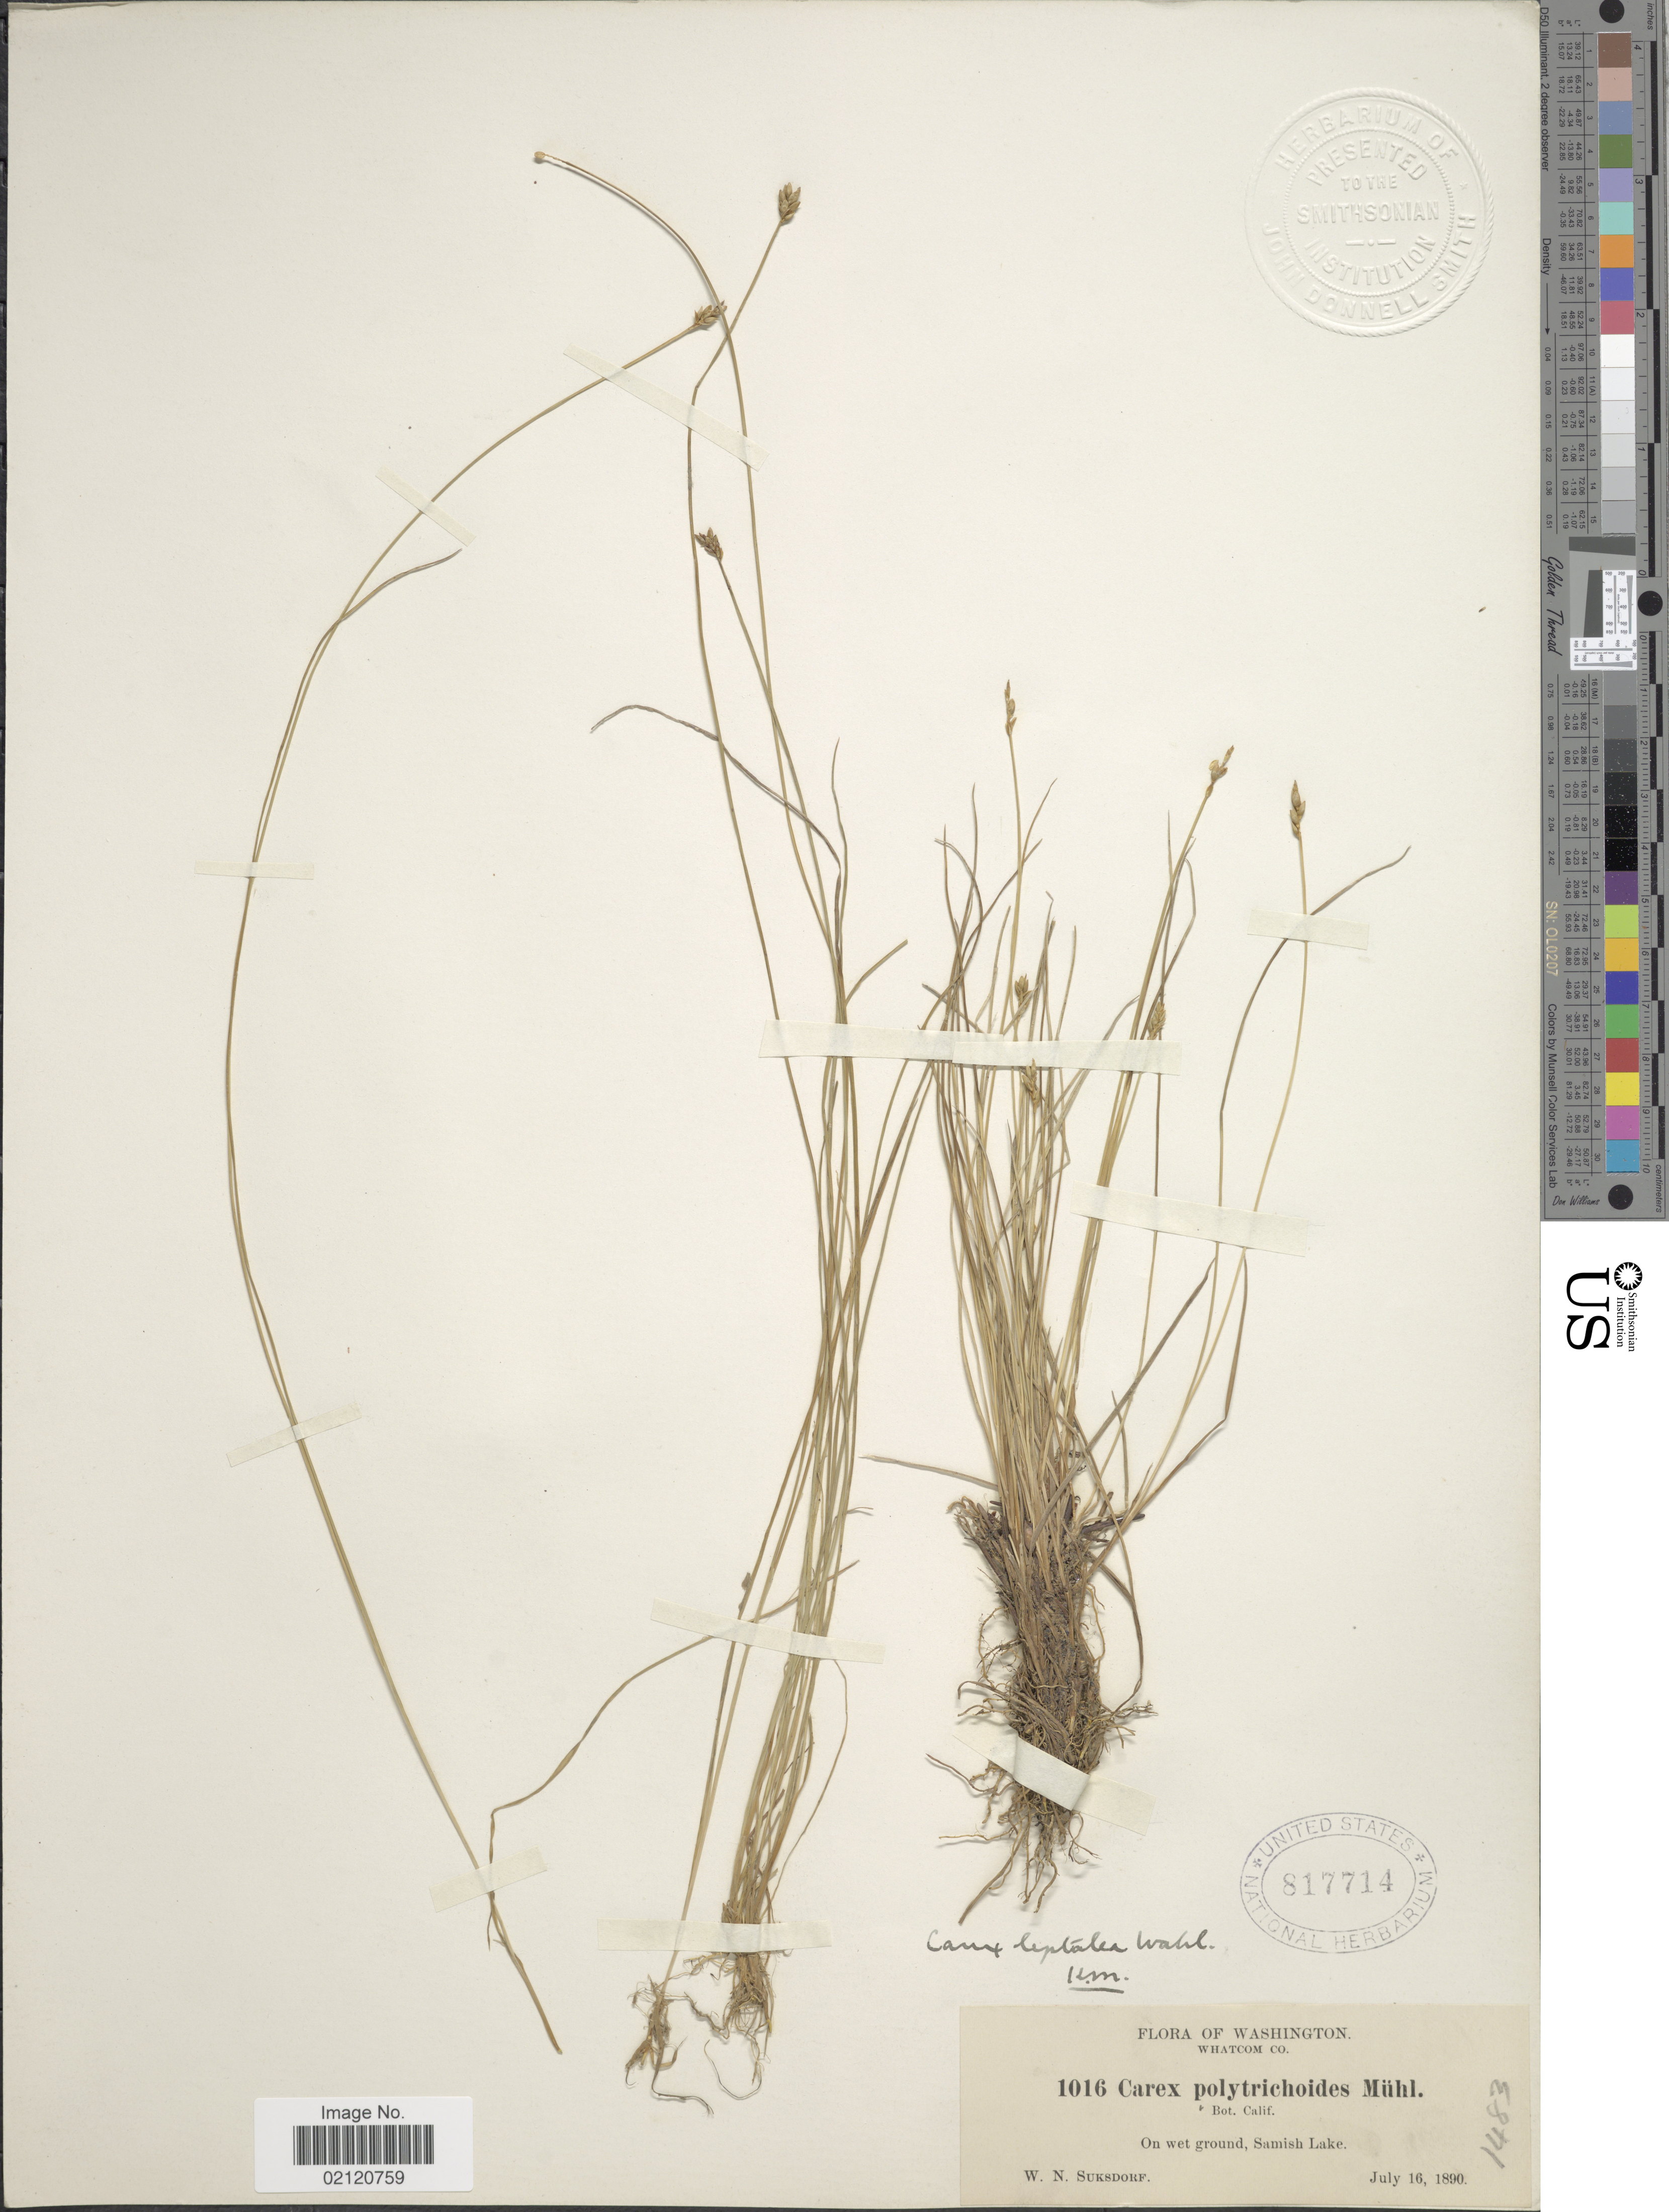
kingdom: Plantae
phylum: Tracheophyta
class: Liliopsida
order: Poales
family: Cyperaceae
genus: Carex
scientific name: Carex leptalea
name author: Wahlenb.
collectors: W. N. Suksdorf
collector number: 1016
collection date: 1890-07-16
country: United States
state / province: Washington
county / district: Whatcom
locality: Whatcom Co., On wet ground, Samish Lake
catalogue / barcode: US 817714